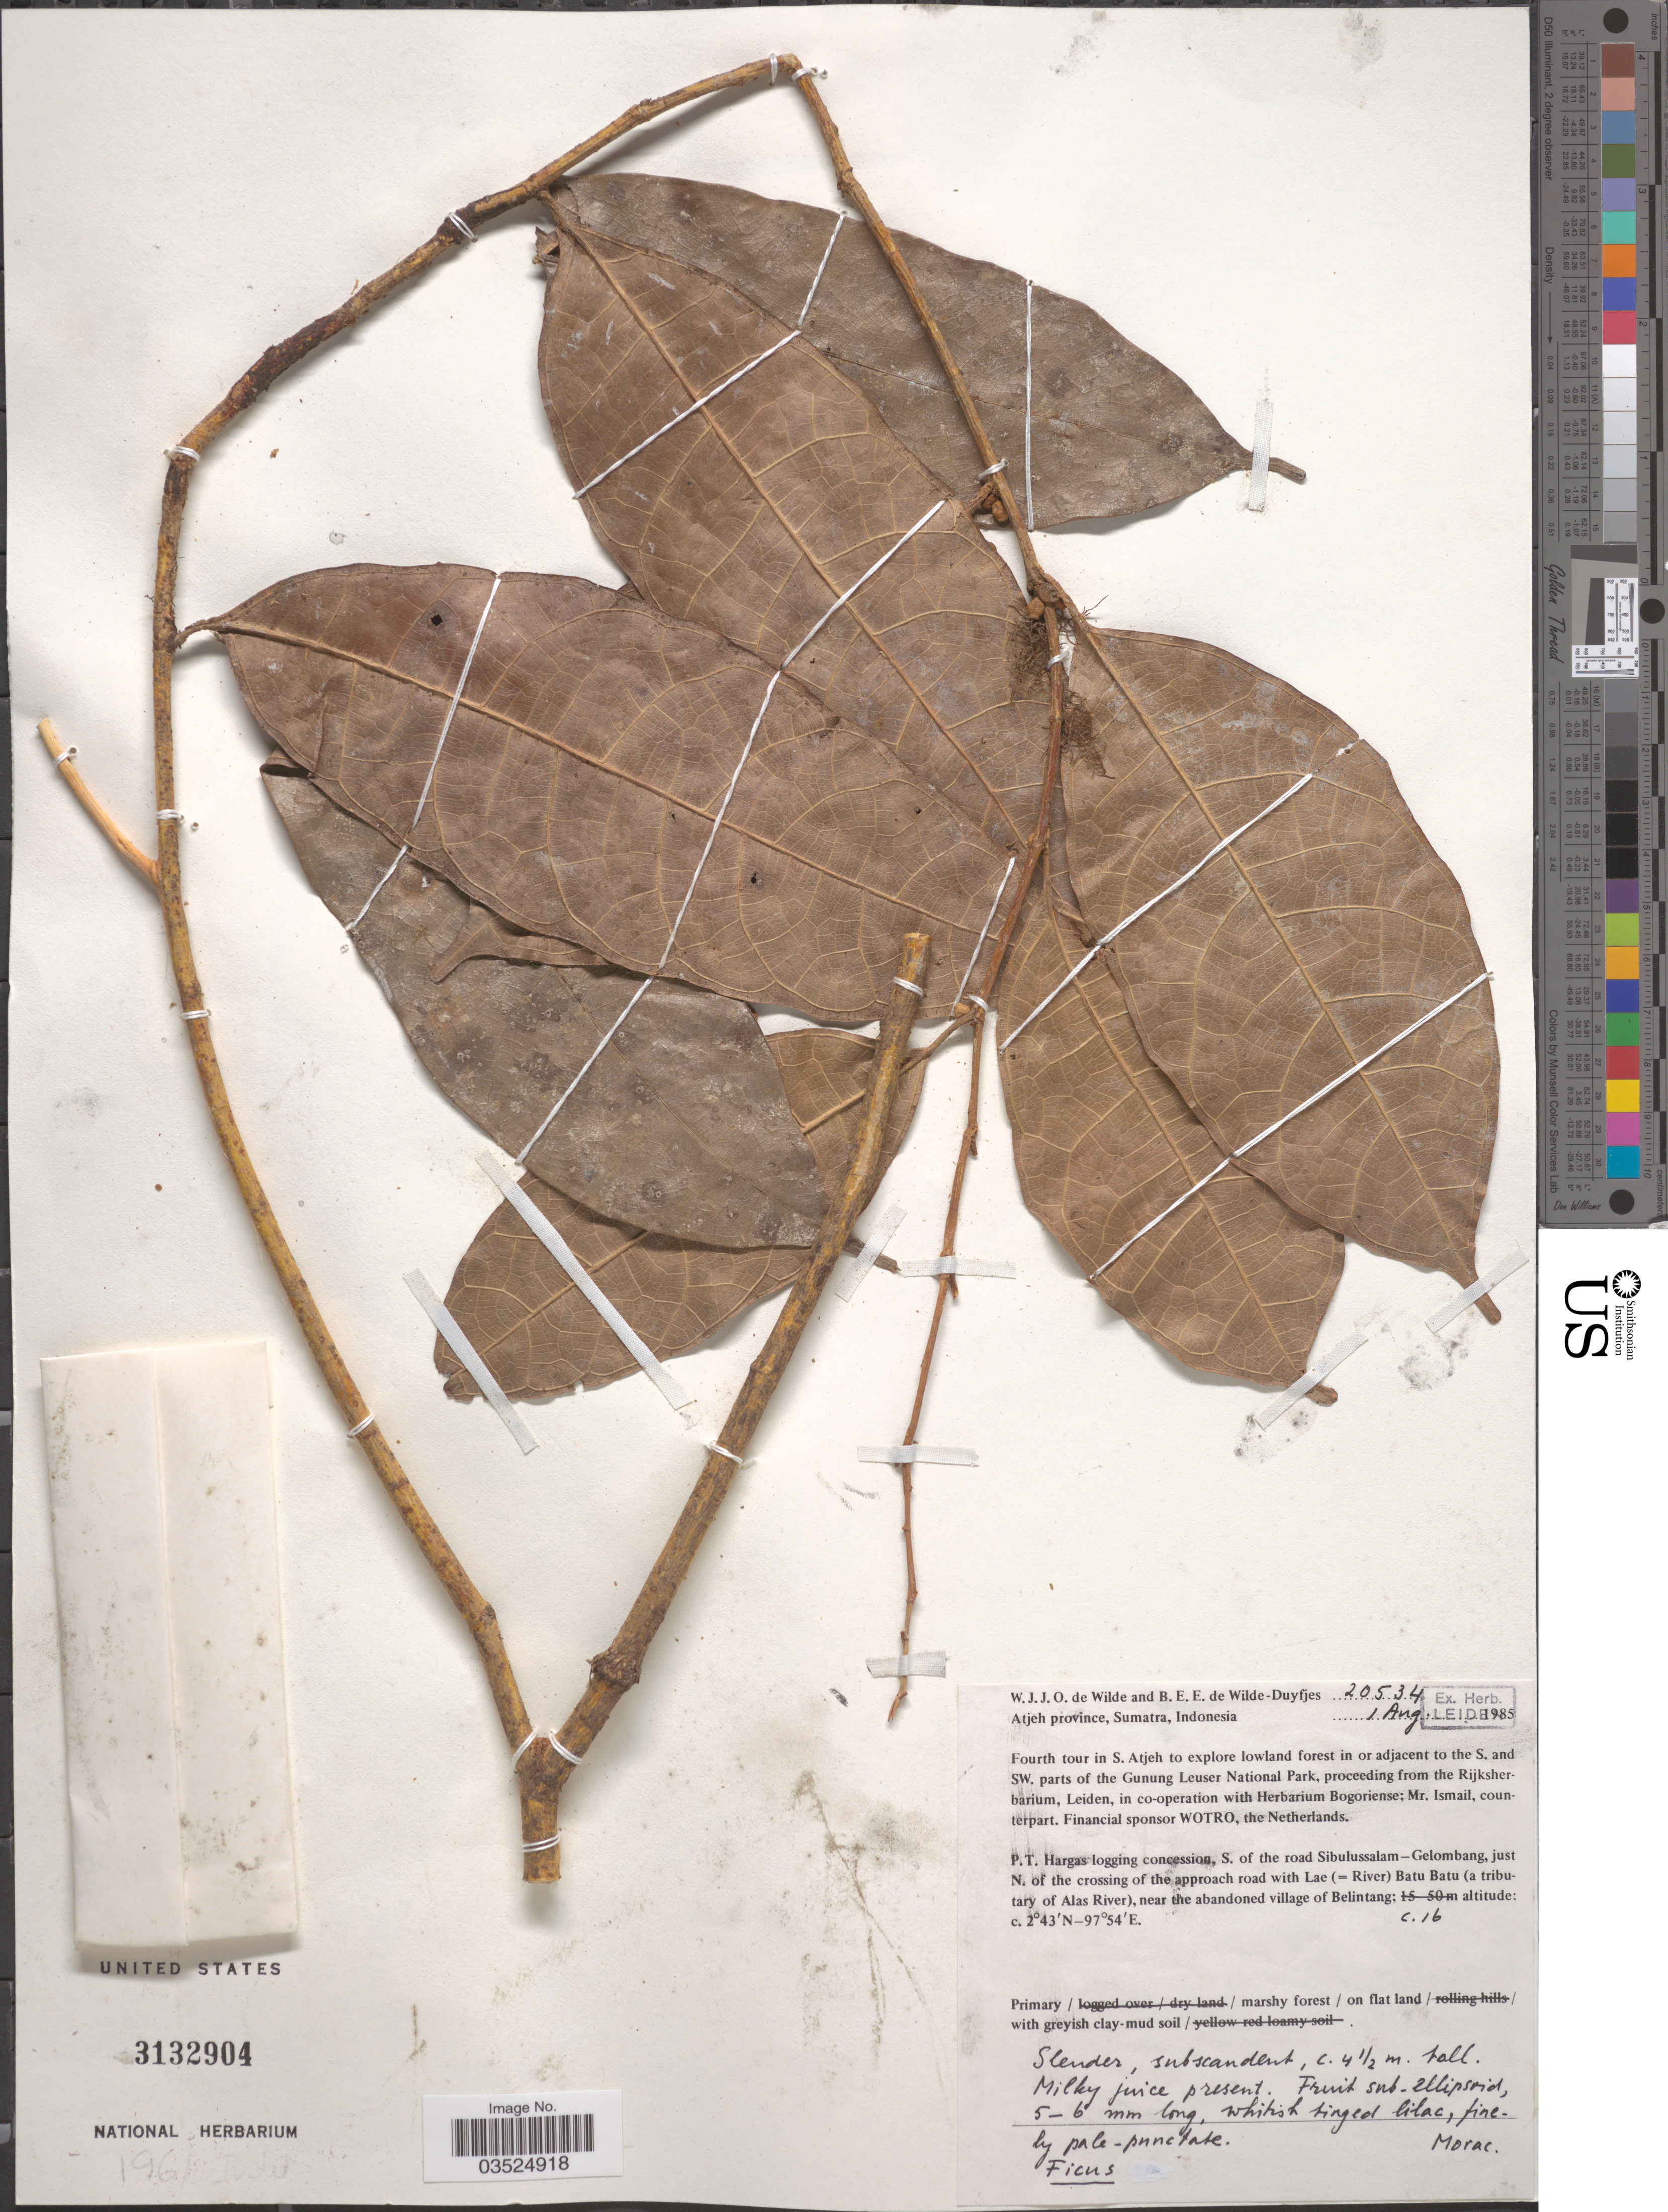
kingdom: Plantae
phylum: Tracheophyta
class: Magnoliopsida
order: Rosales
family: Moraceae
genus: Ficus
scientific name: Ficus sp.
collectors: W. J. de Wilde & B. E. de Wilde-Duyfjes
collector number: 20534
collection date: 1985-08-01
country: Indonesia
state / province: Sumatra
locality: Atjeh province. Fourth tour in S. Atjeh to explore lowland forest in or adjacent to the S. and SW. parts of the Gunung Leuser National Park. P.T. Hargas logging concession, S. of the road Sibulussalam-Gelombang, just N. of the crossing of the approach road with Lae (=River) Batu Batu (a tributary of Alas River), near the abandoned village of Belintang.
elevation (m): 16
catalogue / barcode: US 3132904